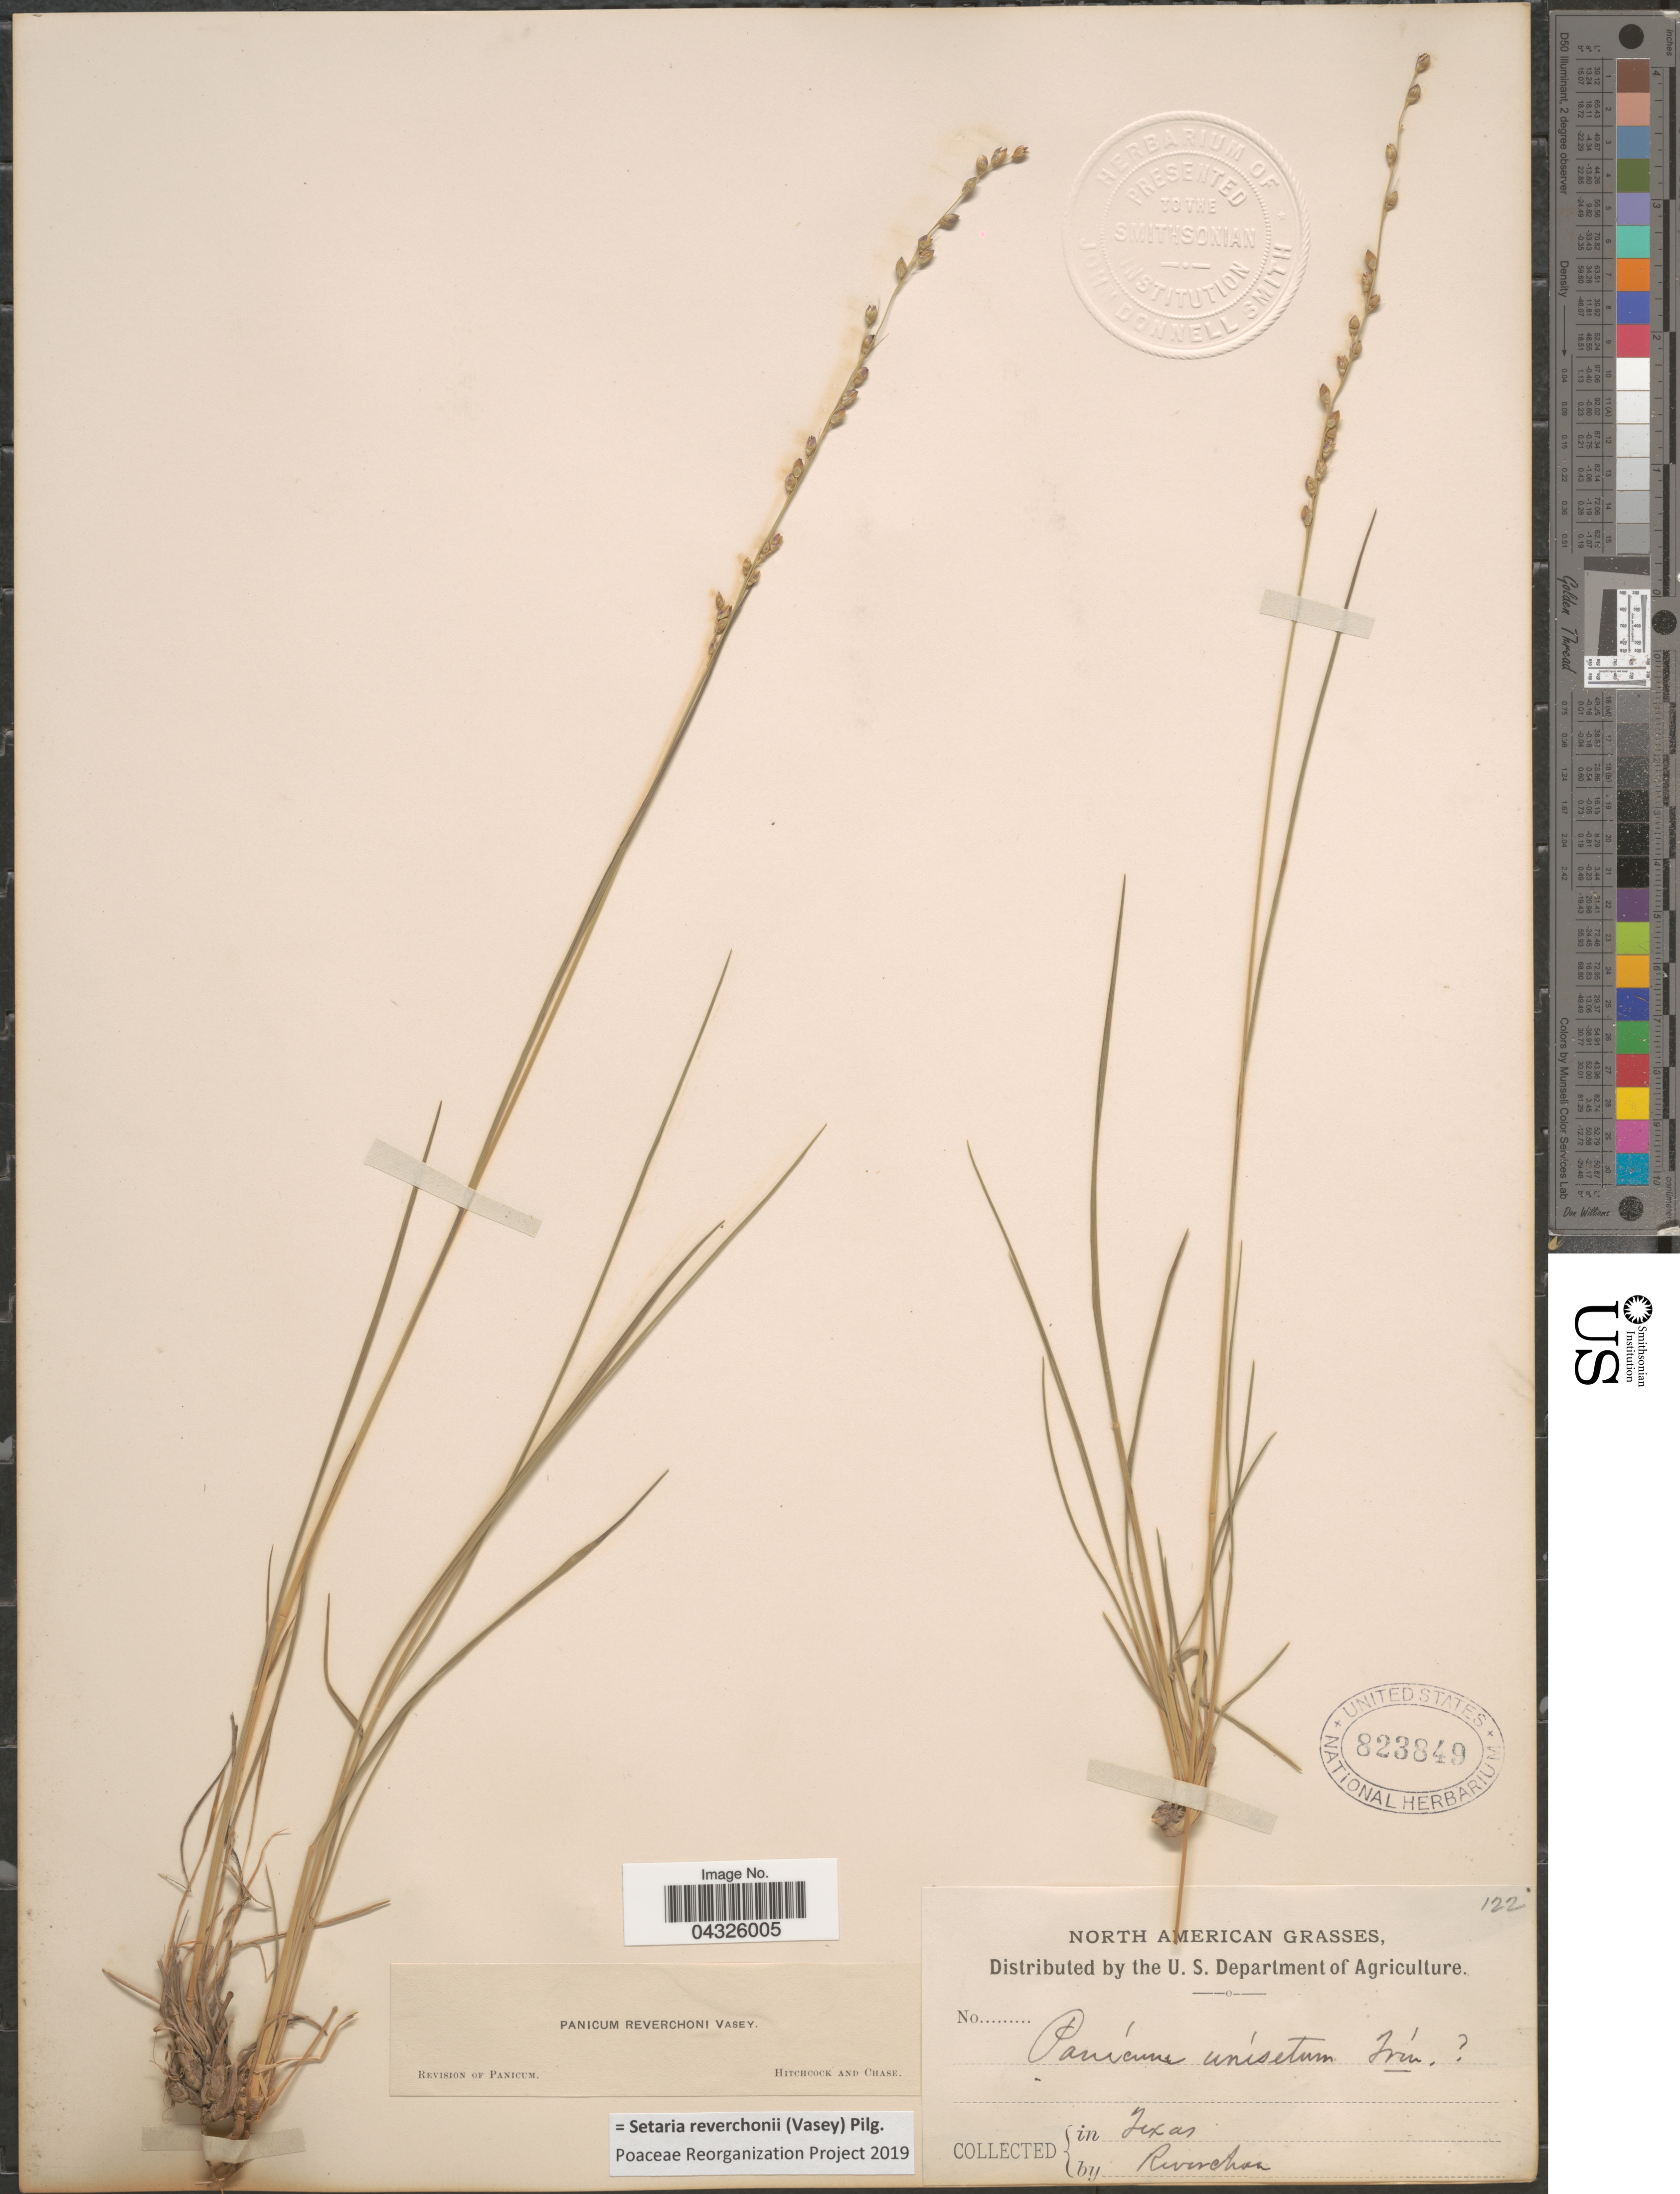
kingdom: Plantae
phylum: Tracheophyta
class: Liliopsida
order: Poales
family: Poaceae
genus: Setaria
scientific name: Setaria reverchonii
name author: (Vasey) Pilg.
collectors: -. Reverchon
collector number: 122?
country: United States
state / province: Texas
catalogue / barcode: US 823849